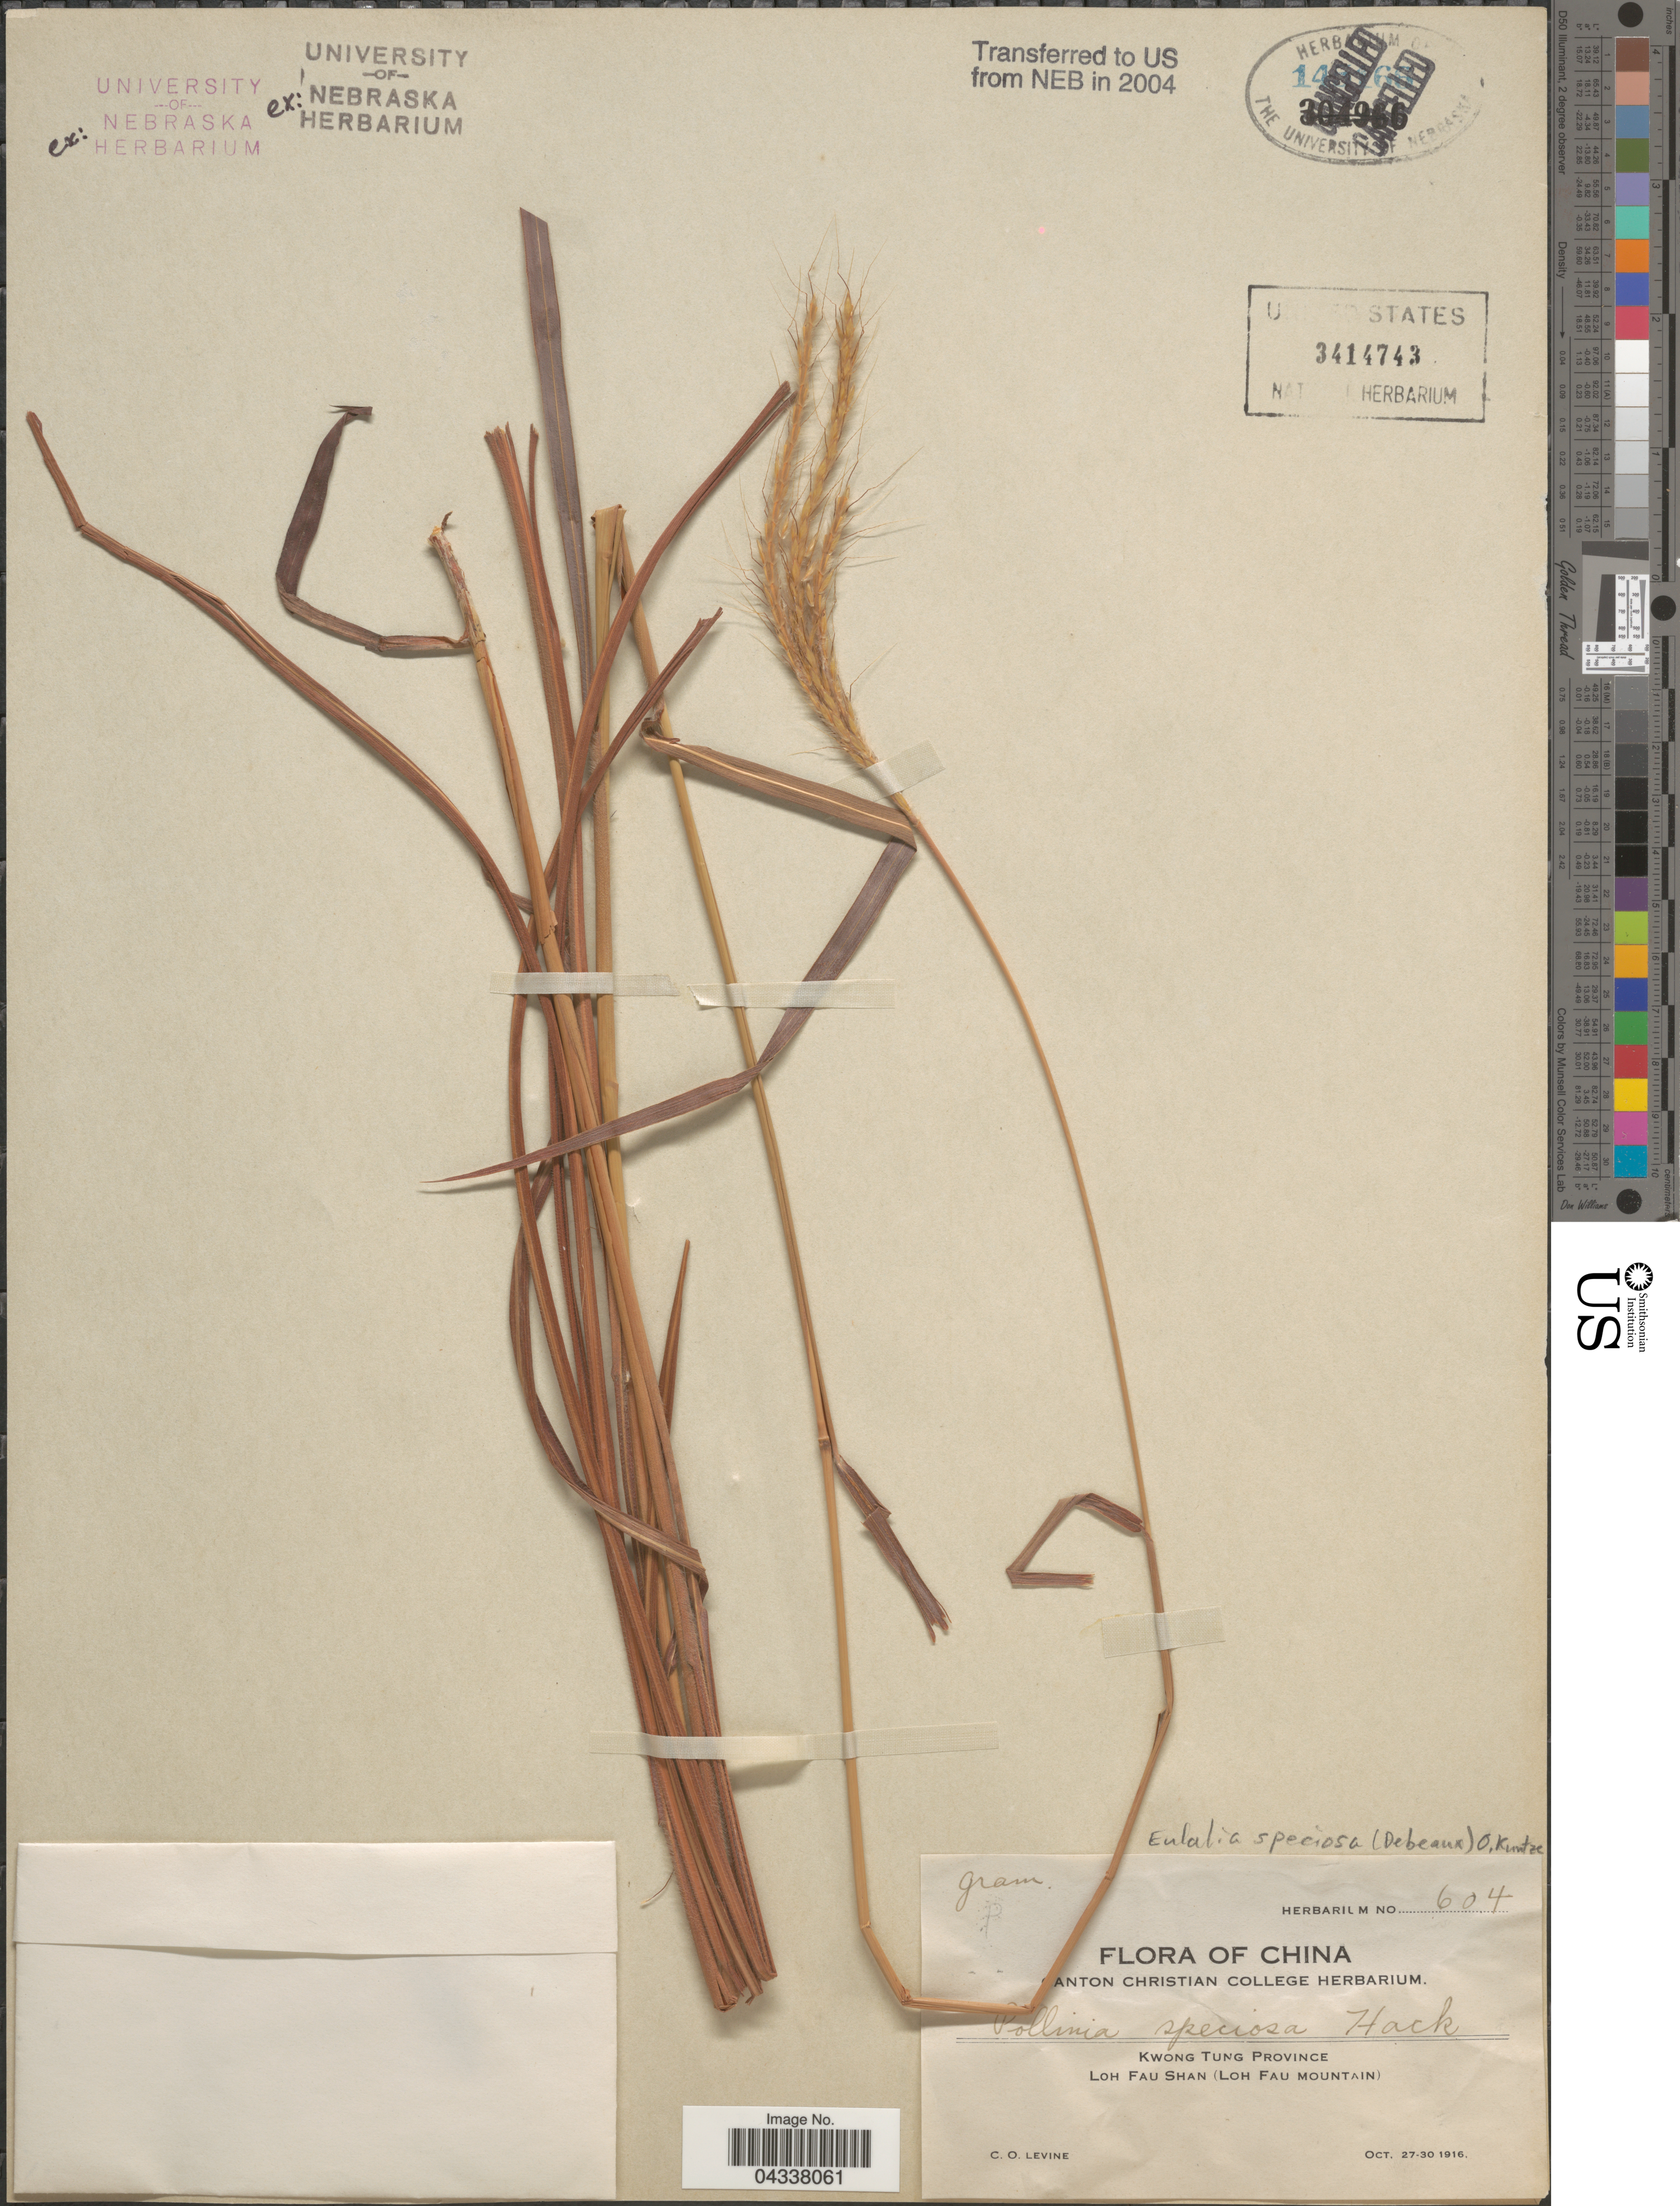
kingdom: Plantae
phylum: Tracheophyta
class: Liliopsida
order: Poales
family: Poaceae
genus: Pseudopogonatherum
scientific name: Pseudopogonatherum speciosum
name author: (Debeaux) Ohwi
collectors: C. O. Levine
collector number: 604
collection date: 1916-10-27/1916-10-30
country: China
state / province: Guangdong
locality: Kwong Tung Province. Loh Fau Shan (Loh Fau Mountain).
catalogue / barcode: US 3414743